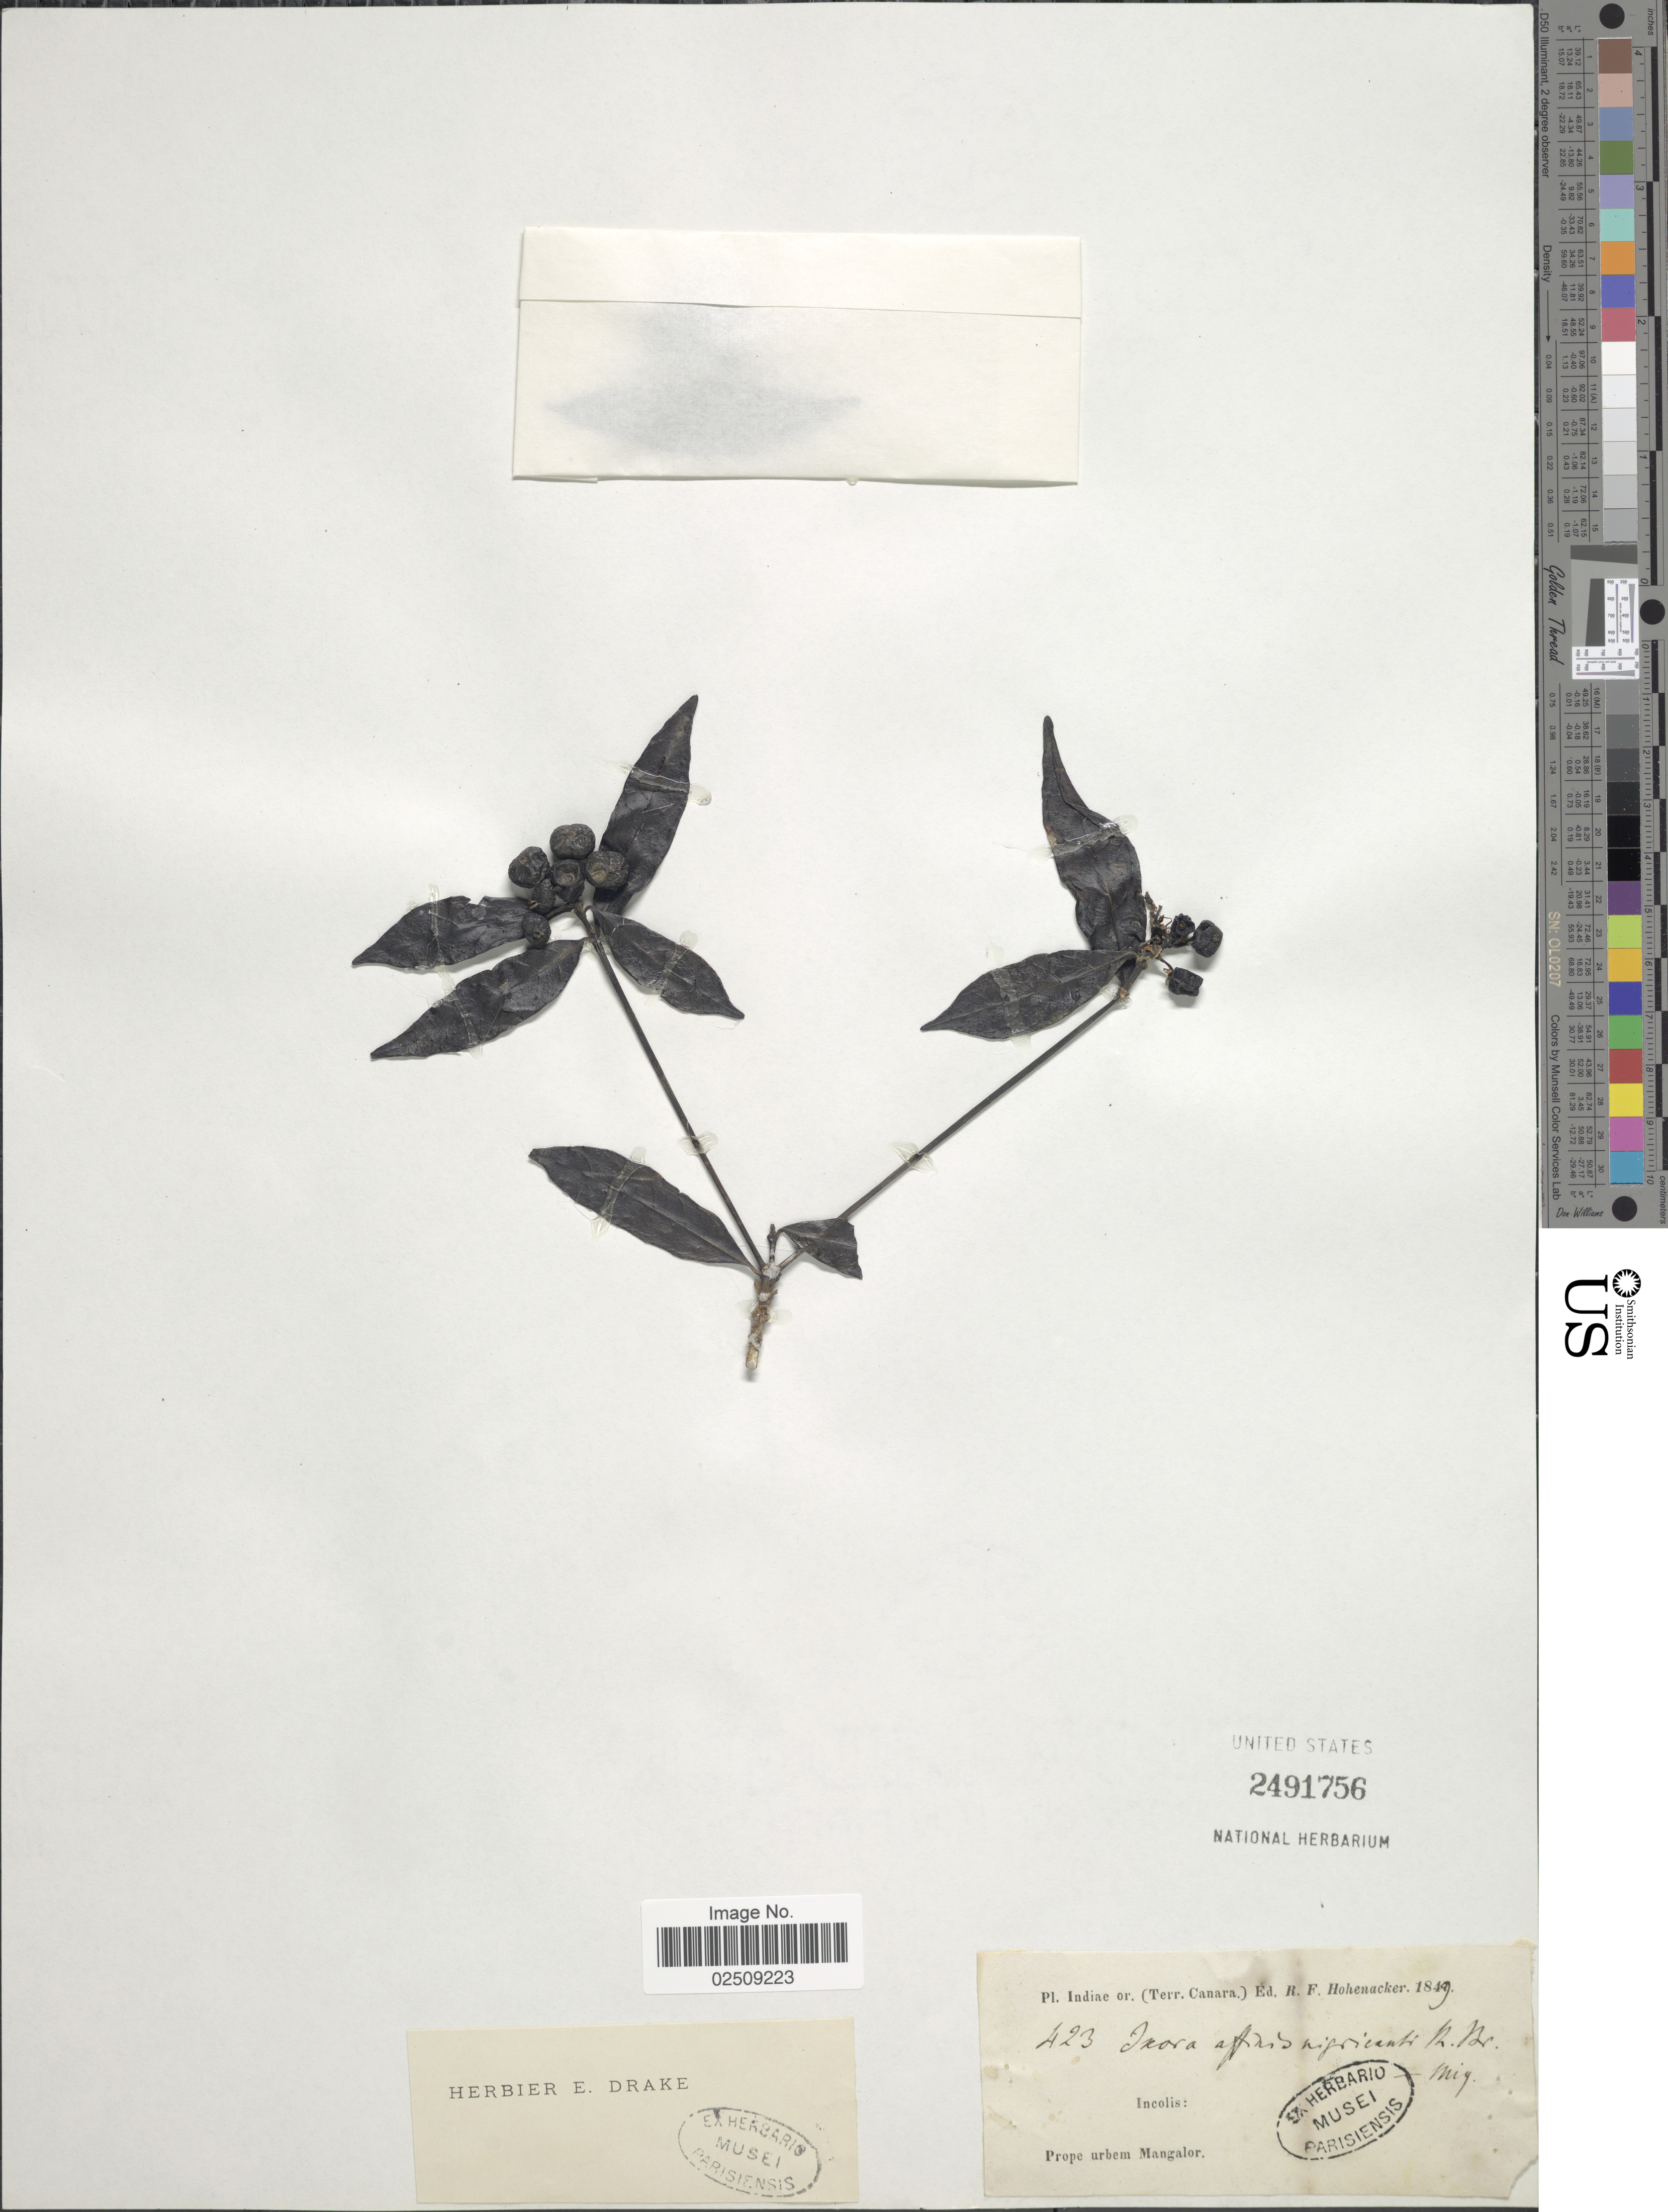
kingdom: Plantae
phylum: Tracheophyta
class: Magnoliopsida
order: Gentianales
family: Rubiaceae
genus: Ixora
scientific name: Ixora nigricans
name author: R. Br. ex Wight & Arn.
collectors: R. F. Hohenacker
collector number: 423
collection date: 1849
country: India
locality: Indiae or. (Terr. Canara.). Prope urbem Mangalor.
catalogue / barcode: US 2491756